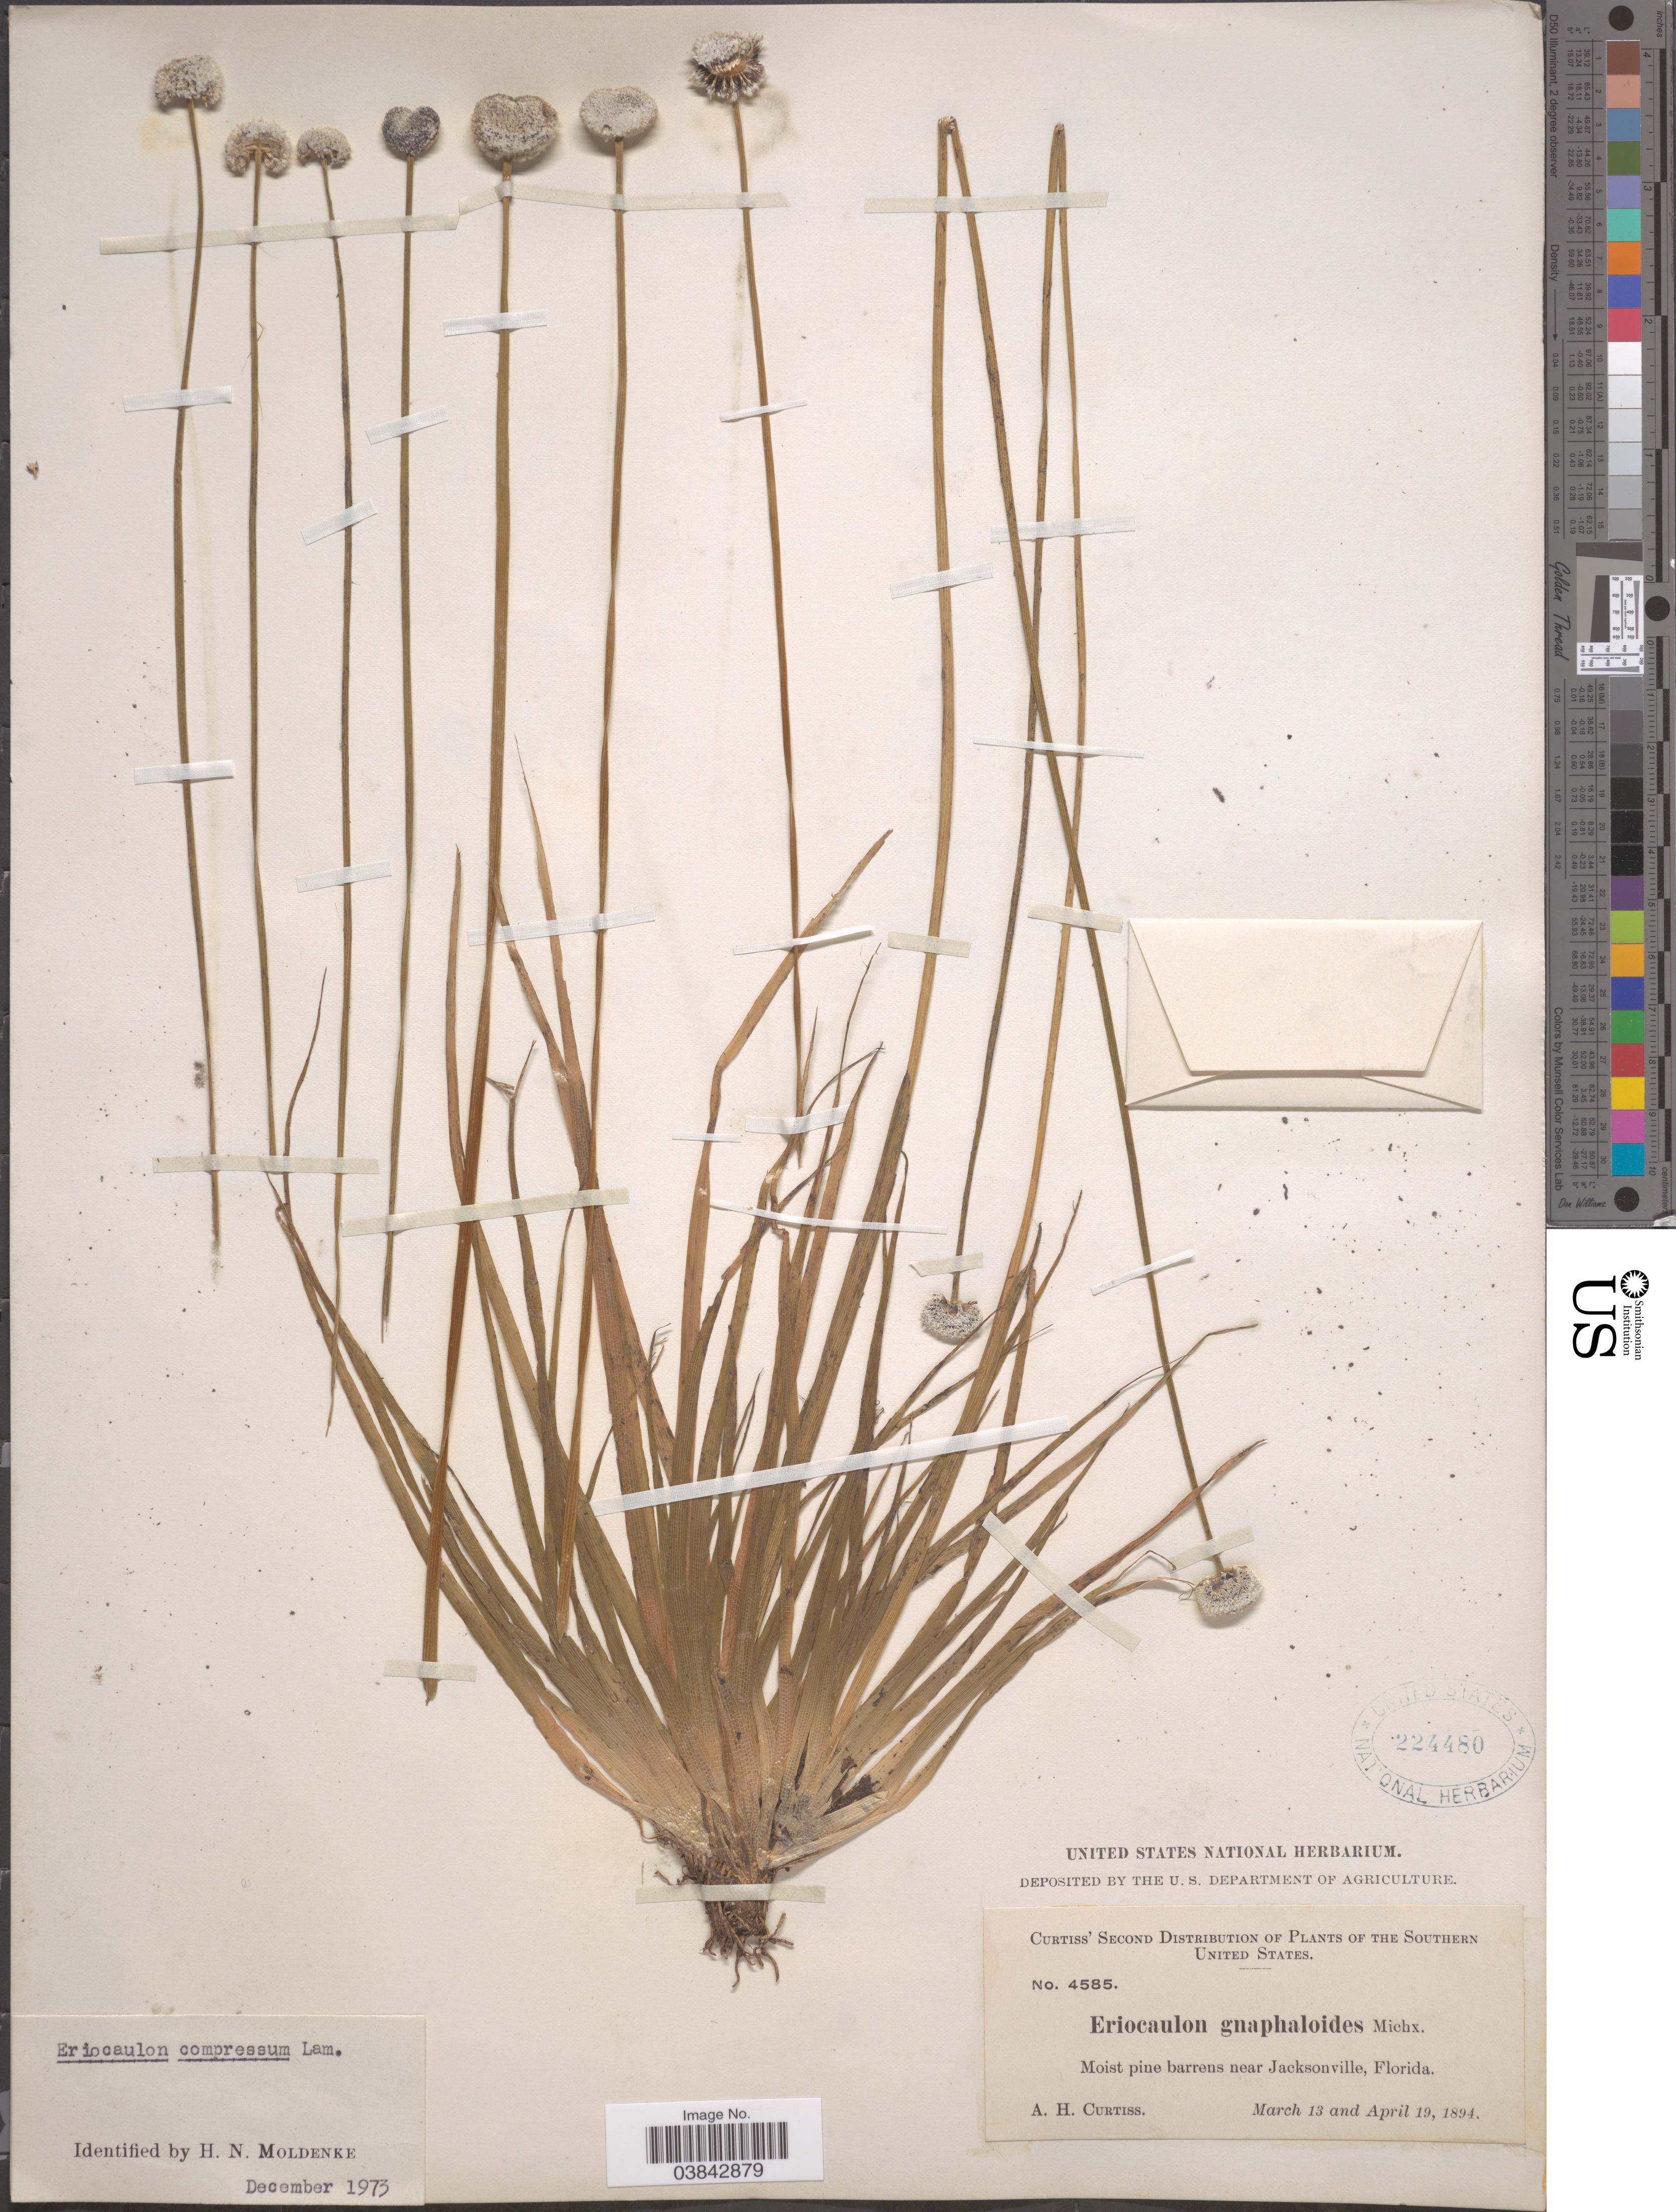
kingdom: Plantae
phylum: Tracheophyta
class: Liliopsida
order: Poales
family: Eriocaulaceae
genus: Eriocaulon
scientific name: Eriocaulon compressum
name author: Lam.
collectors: A. H. Curtiss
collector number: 4585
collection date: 1894-03-13/1894-04-19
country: United States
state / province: Florida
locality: The Southern United States. Moist pine barrens near Jacksonville.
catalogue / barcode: US 224480